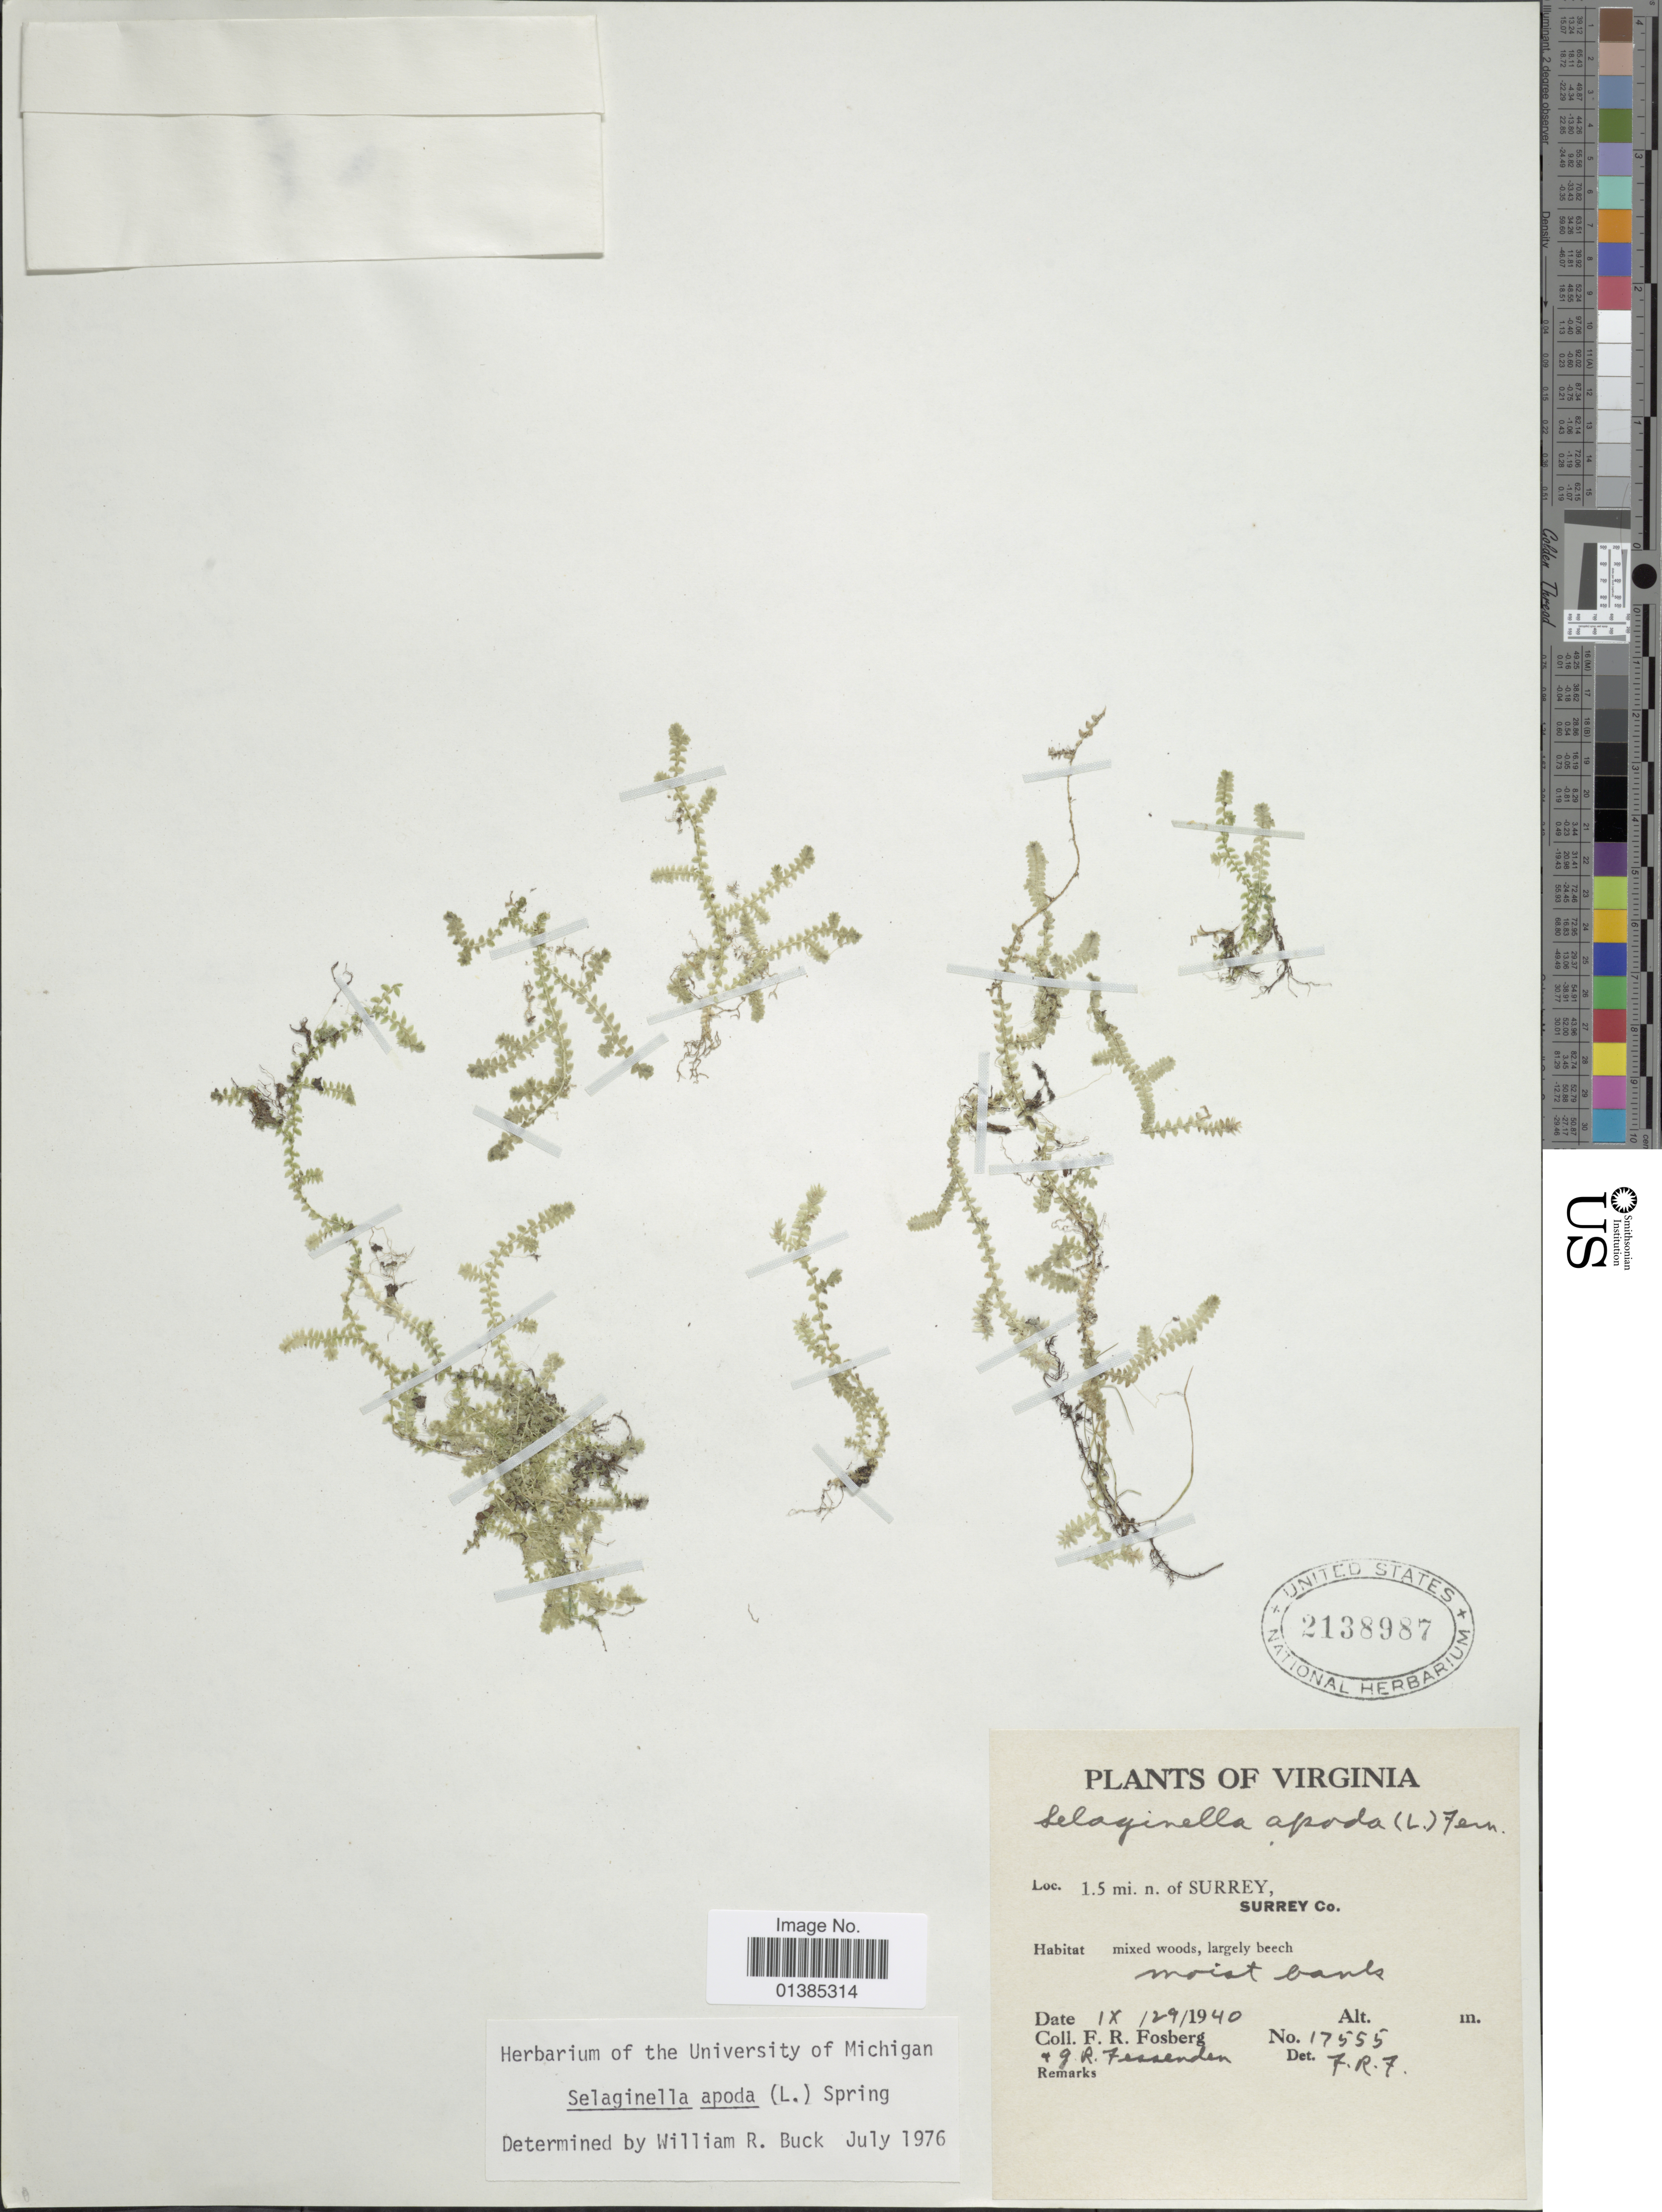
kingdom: Plantae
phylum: Tracheophyta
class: Lycopodiopsida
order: Selaginellales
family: Selaginellaceae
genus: Selaginella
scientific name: Selaginella apus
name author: Spring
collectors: F. R. Fosberg & G. Fessenden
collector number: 17555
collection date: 1940-09-29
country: United States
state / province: Virginia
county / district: Surry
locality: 1.5 mi. N of Surry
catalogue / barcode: US 2138987